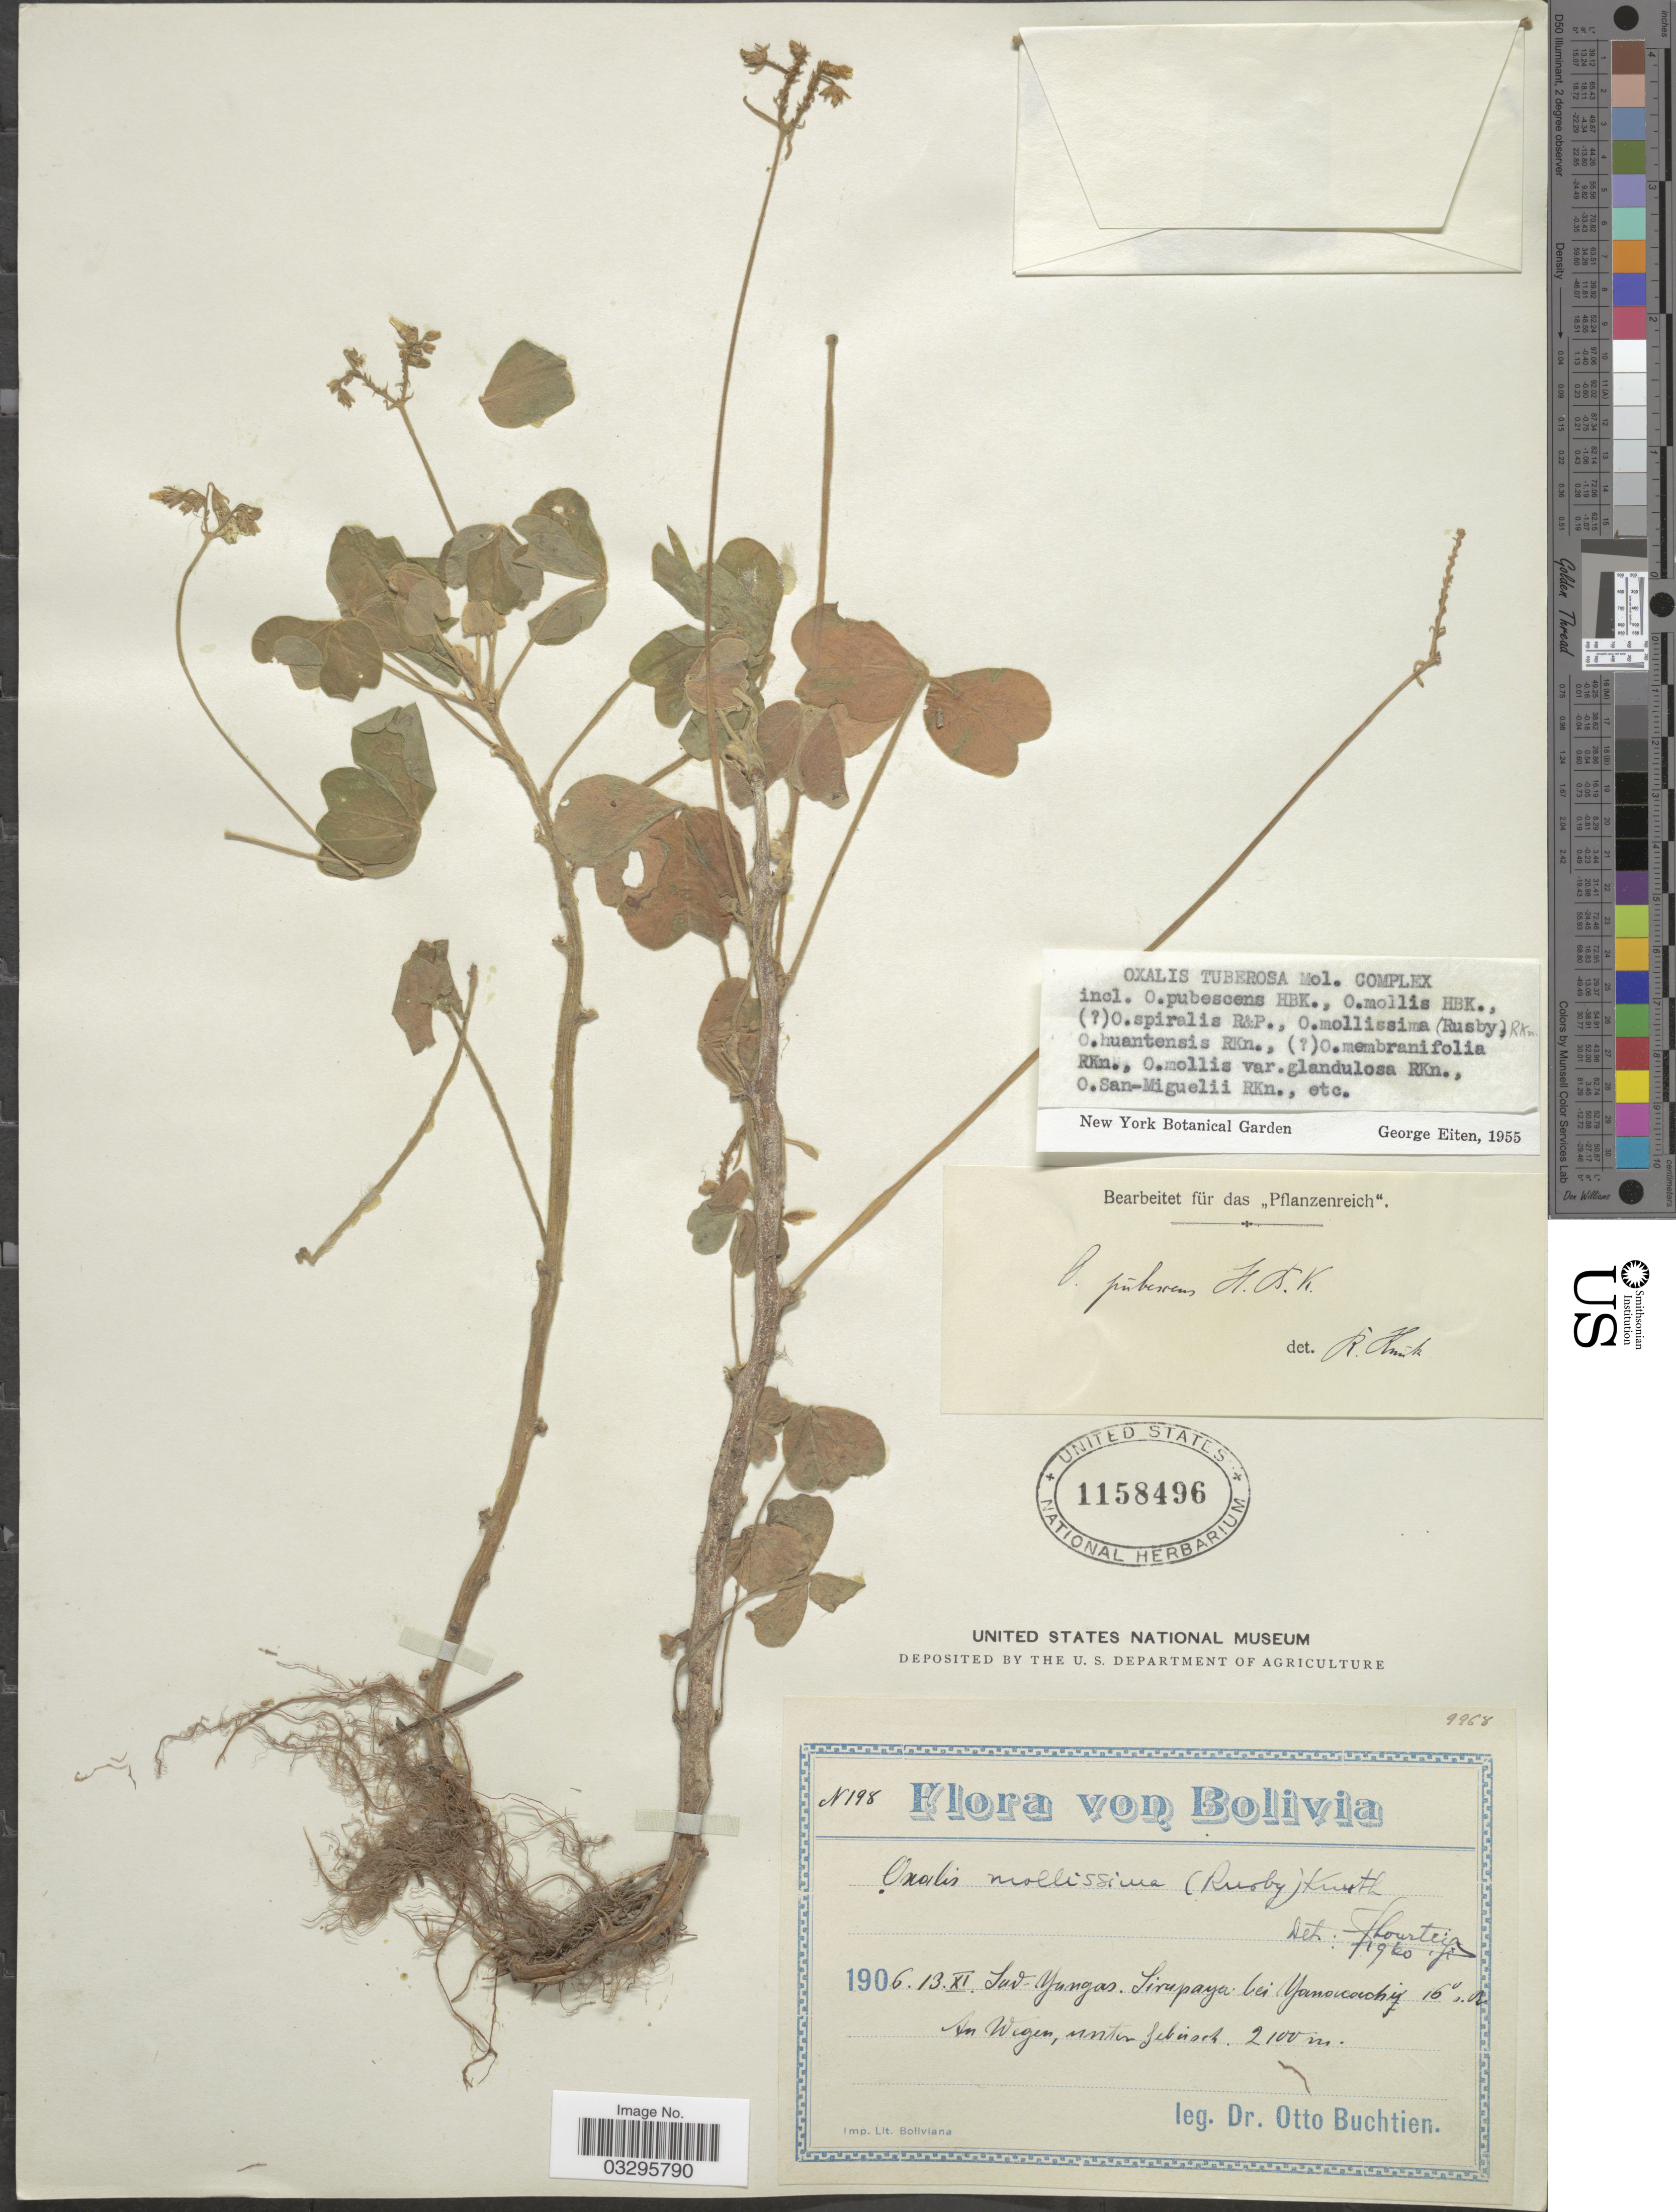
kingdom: Plantae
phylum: Tracheophyta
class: Magnoliopsida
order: Oxalidales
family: Oxalidaceae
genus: Oxalis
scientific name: Oxalis mollissima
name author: (Rusby) R. Knuth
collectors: O. Buchtien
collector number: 198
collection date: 1906-11-13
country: Bolivia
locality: Sud-Yungas. Sirapaya bei Yanacachi 16°s. Br.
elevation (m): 2100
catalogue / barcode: US 1158496